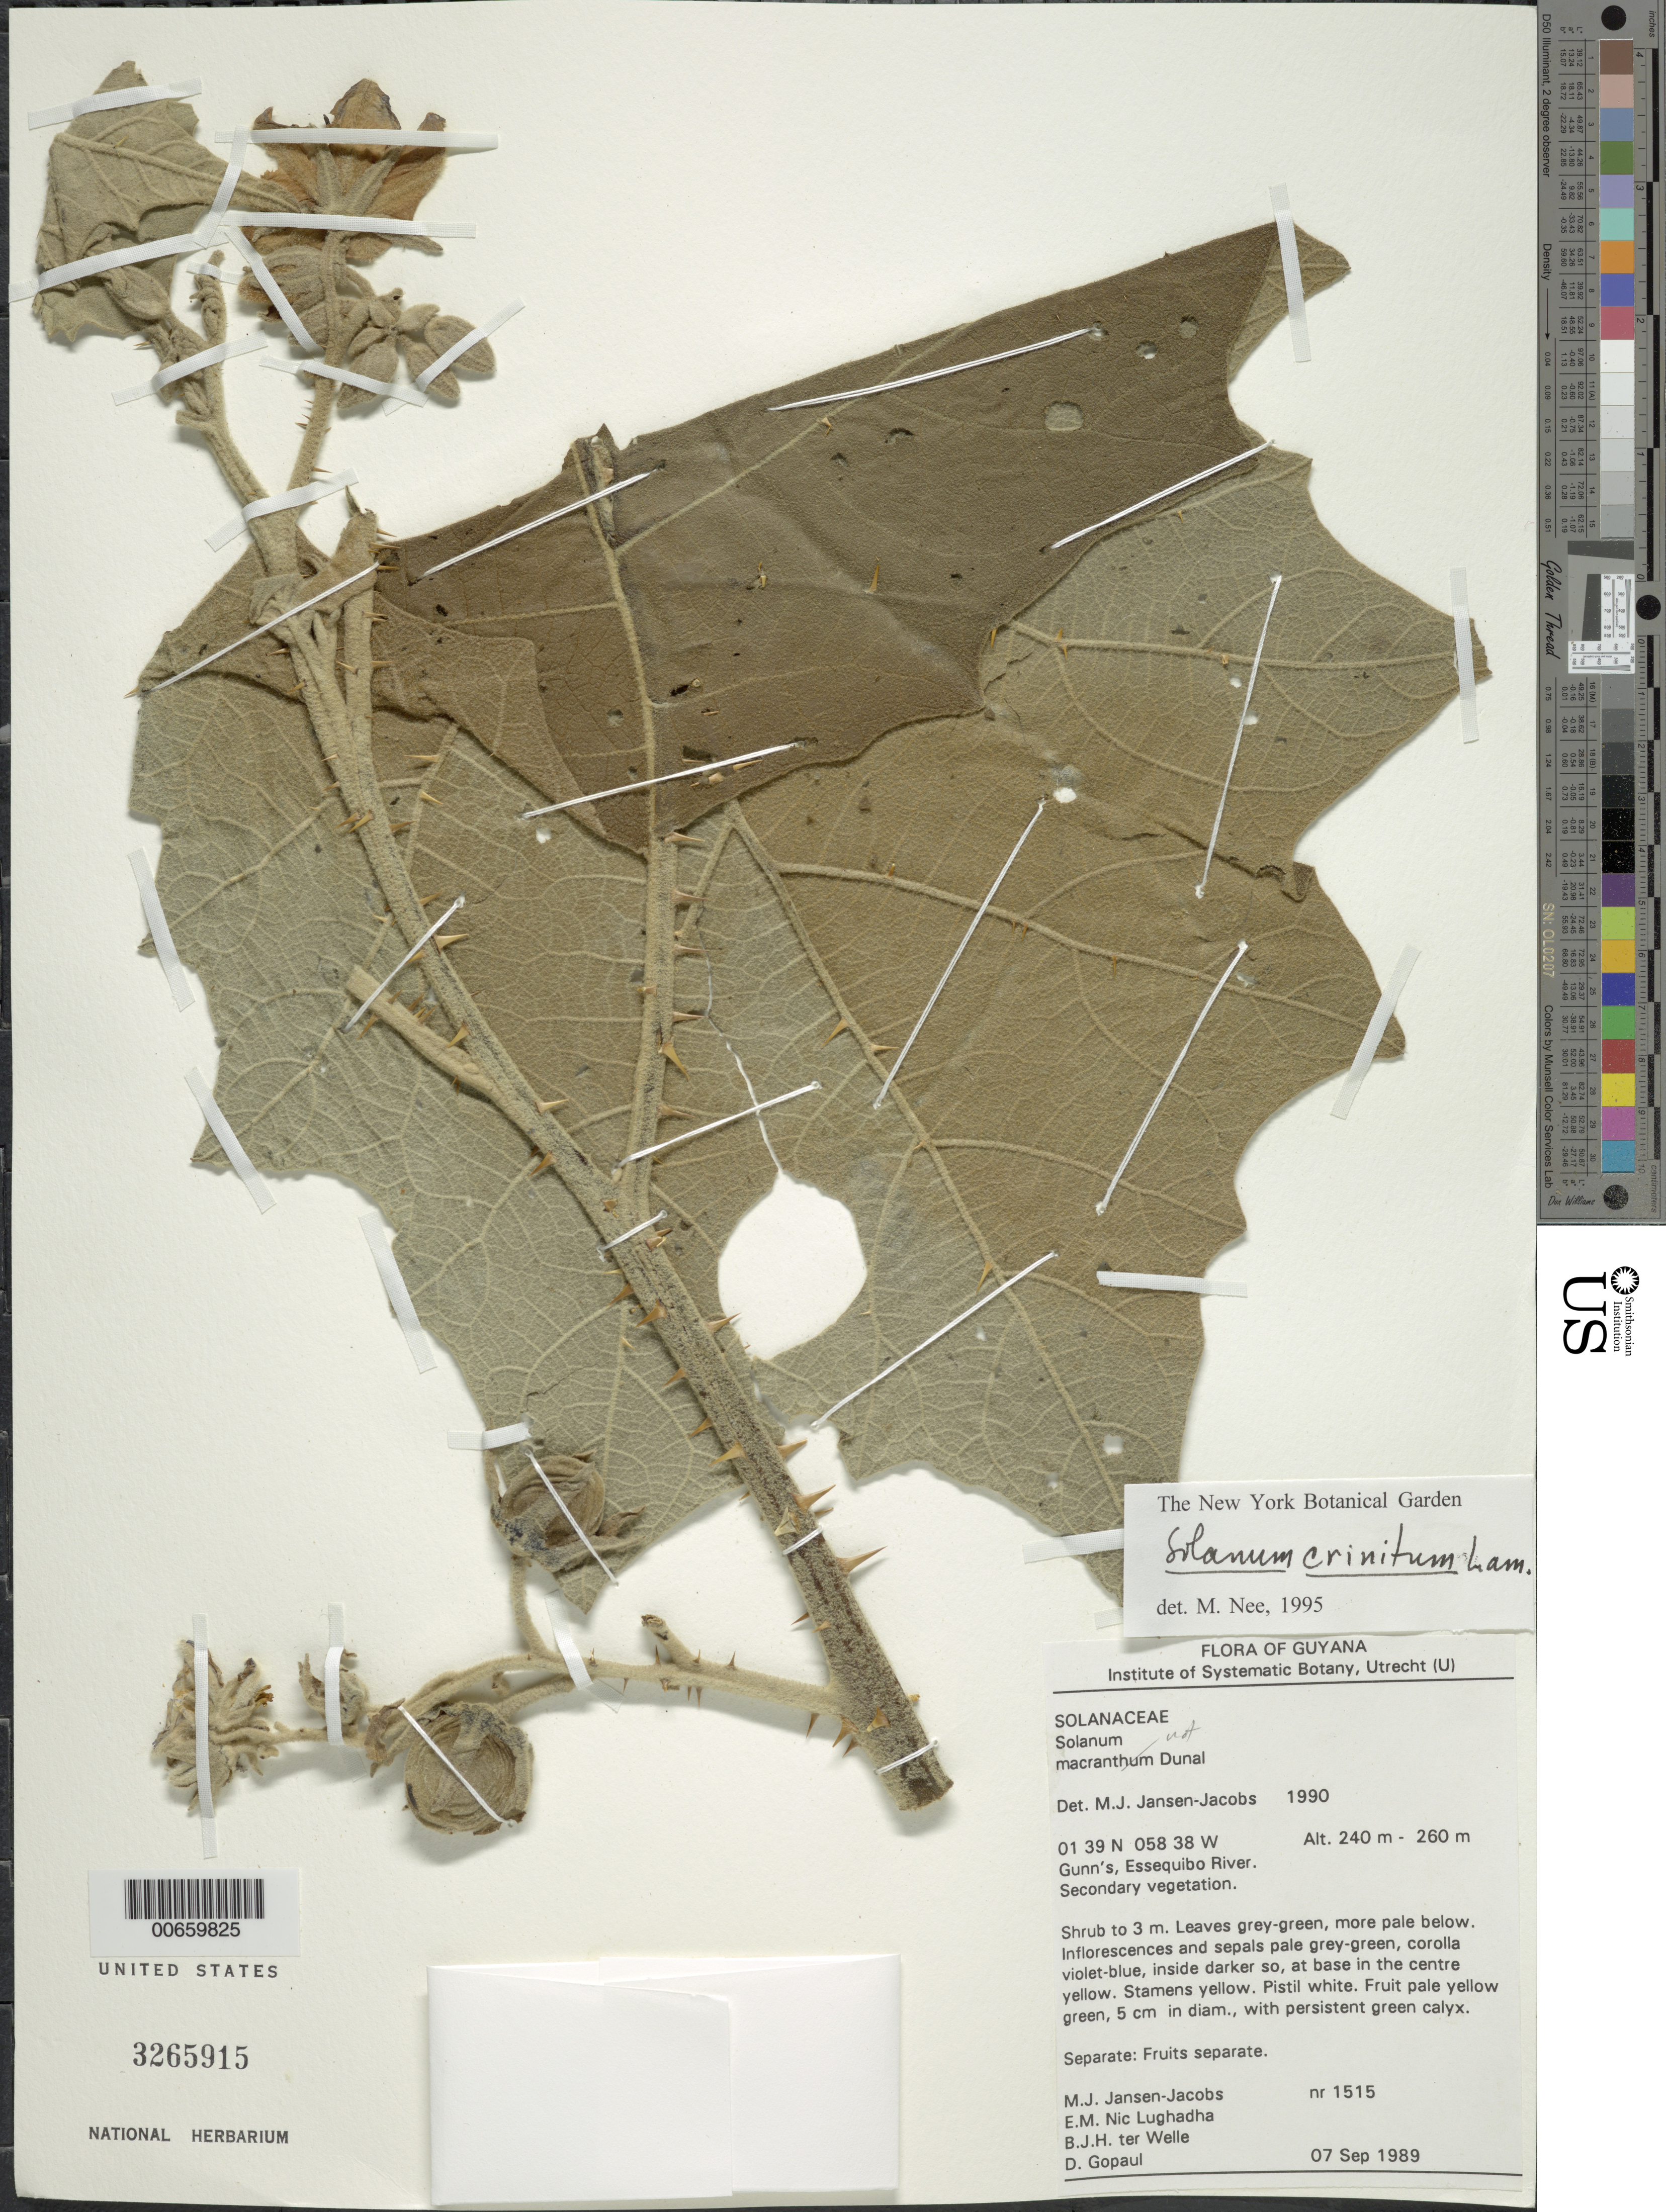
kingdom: Plantae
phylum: Tracheophyta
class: Magnoliopsida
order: Solanales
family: Solanaceae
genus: Solanum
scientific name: Solanum crinitum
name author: Lam.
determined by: Nee, Michael H.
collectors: M. J. Jansen-Jacobs, E. Nic Lughadha, B. Welle & D. Gopaul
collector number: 1515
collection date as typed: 9 Sep 1989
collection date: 1989-09-09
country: Guyana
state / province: U. Takutu-U. Essequibo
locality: Gunn's, Essequibo River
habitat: Secondary vegetation.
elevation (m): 240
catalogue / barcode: US 3265915